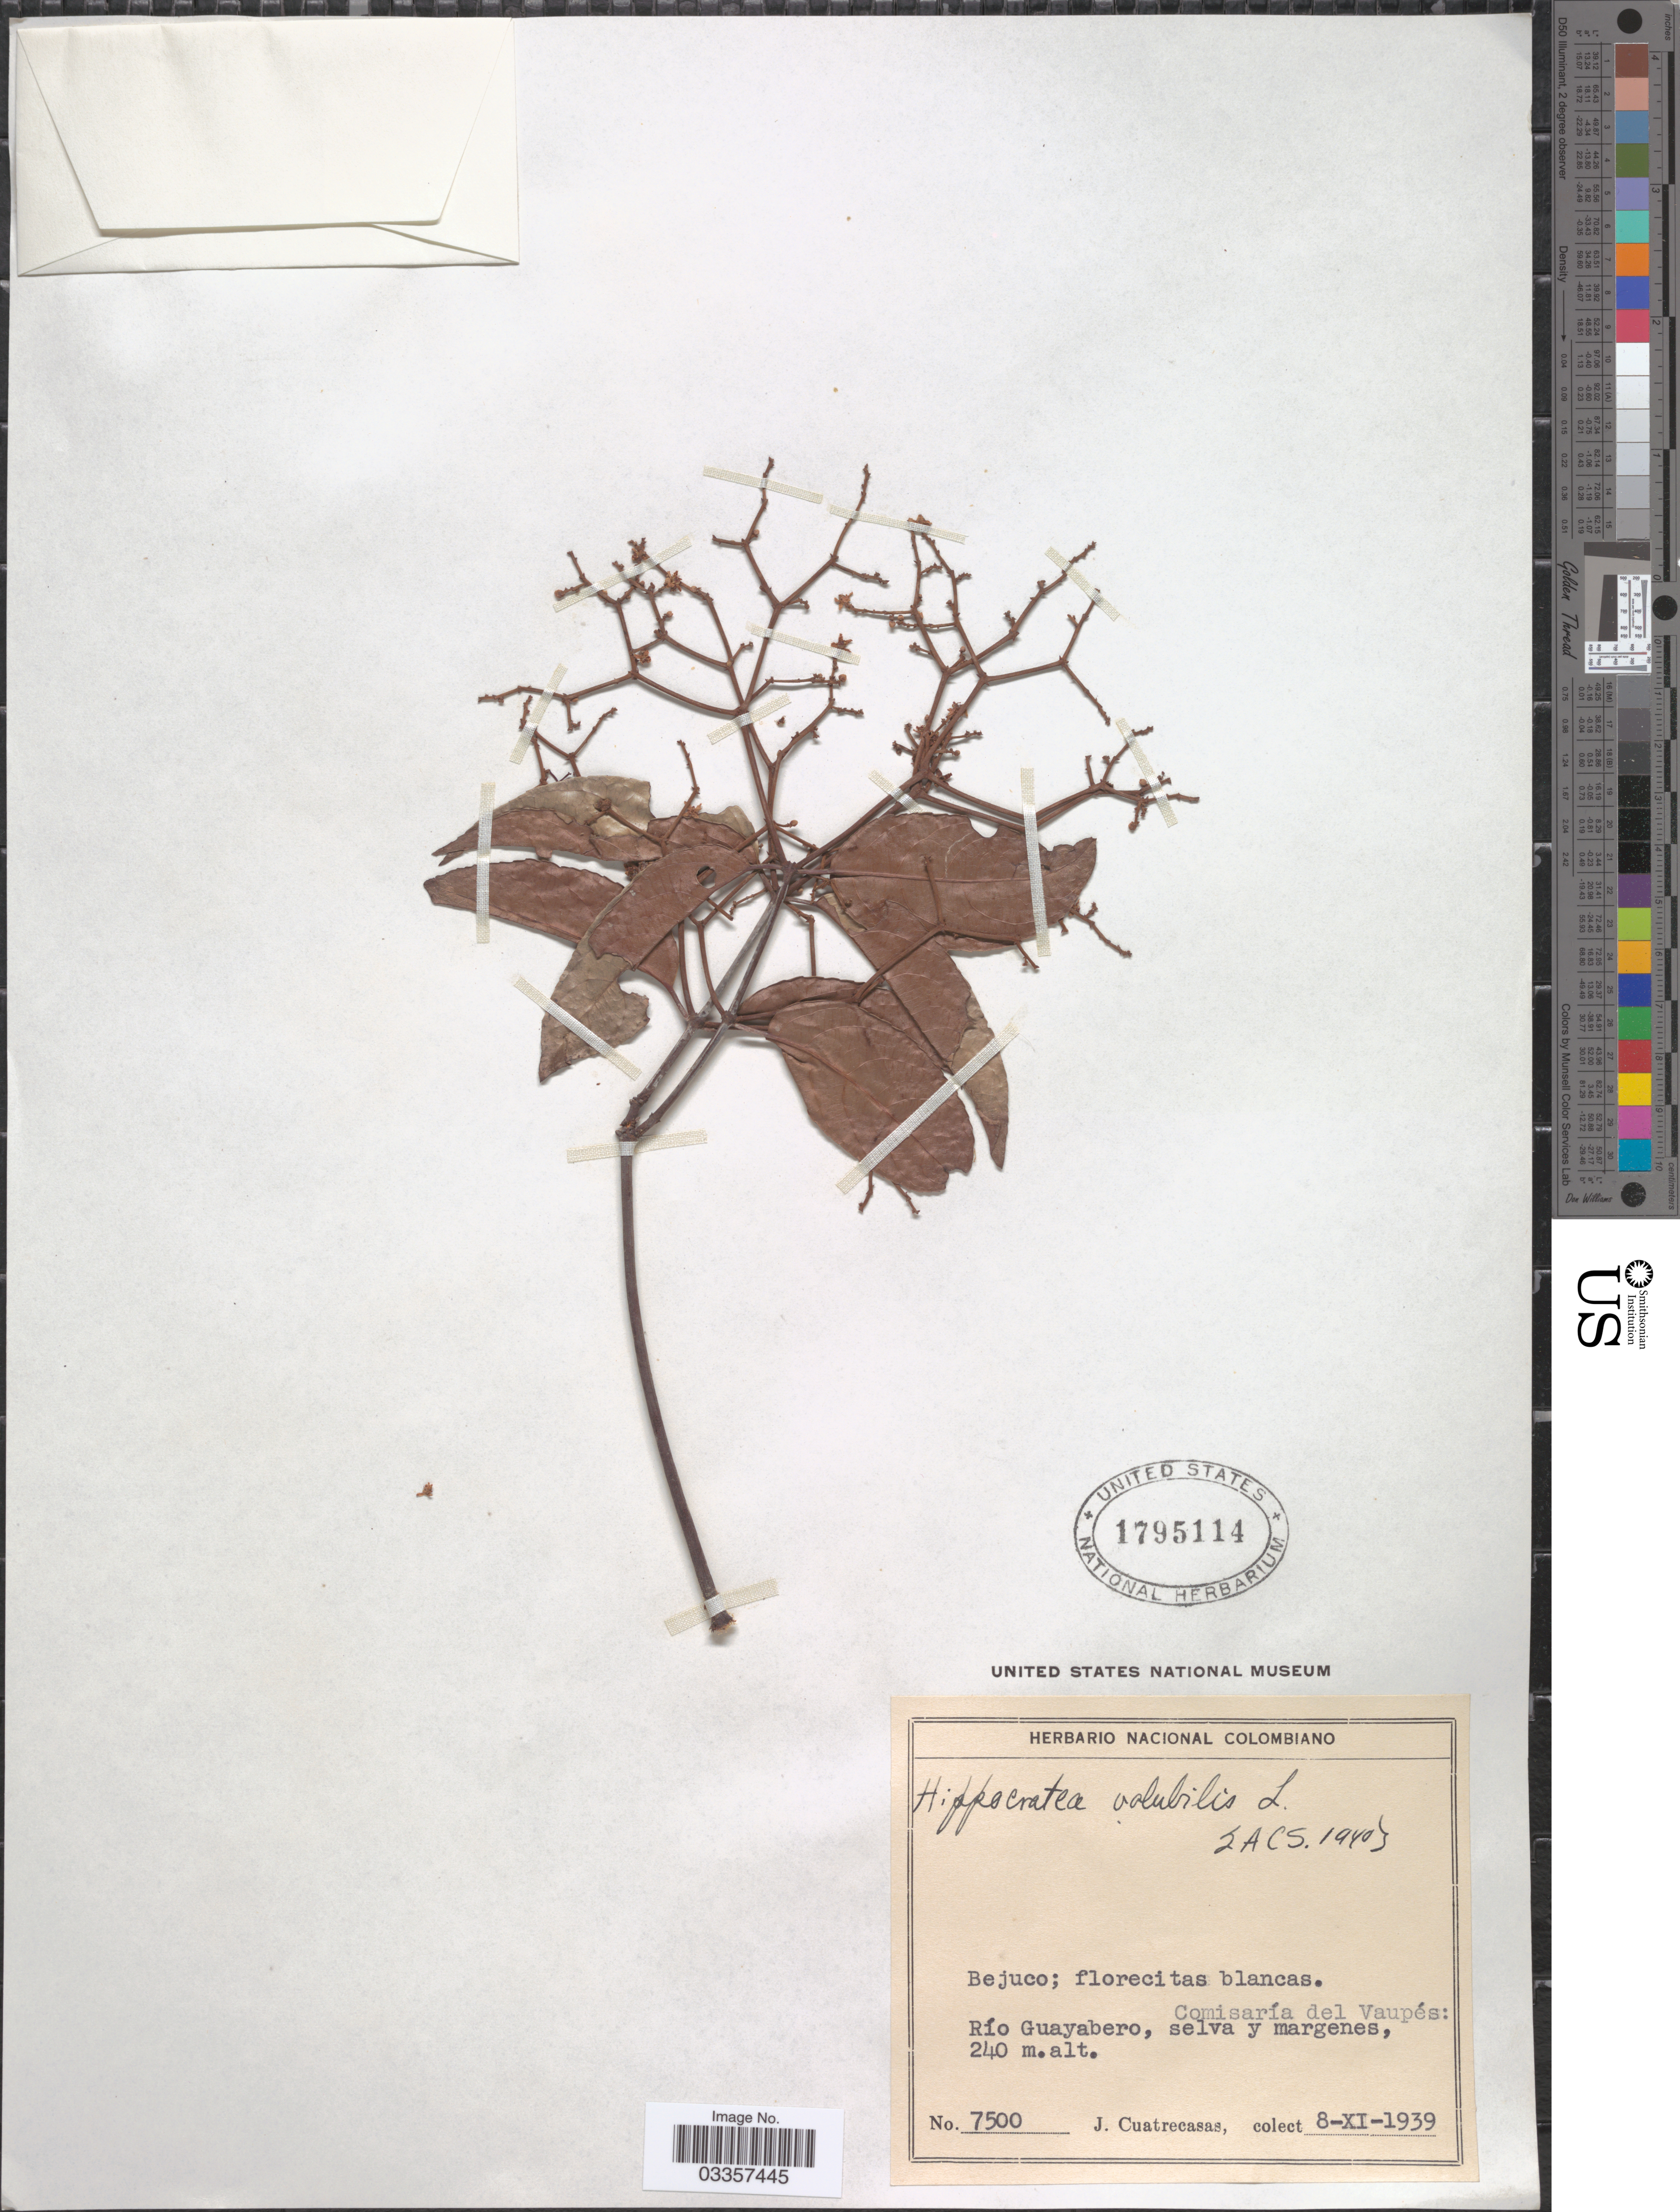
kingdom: Plantae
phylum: Tracheophyta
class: Magnoliopsida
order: Celastrales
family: Celastraceae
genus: Hippocratea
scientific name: Hippocratea volubilis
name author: L.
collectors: J. Cuatrecasas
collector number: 7500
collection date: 1939-11-08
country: Colombia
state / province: Vaupés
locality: Comisaría del Vaupés: Río Guayabero, selva y margenes.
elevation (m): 240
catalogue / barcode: US 1795114